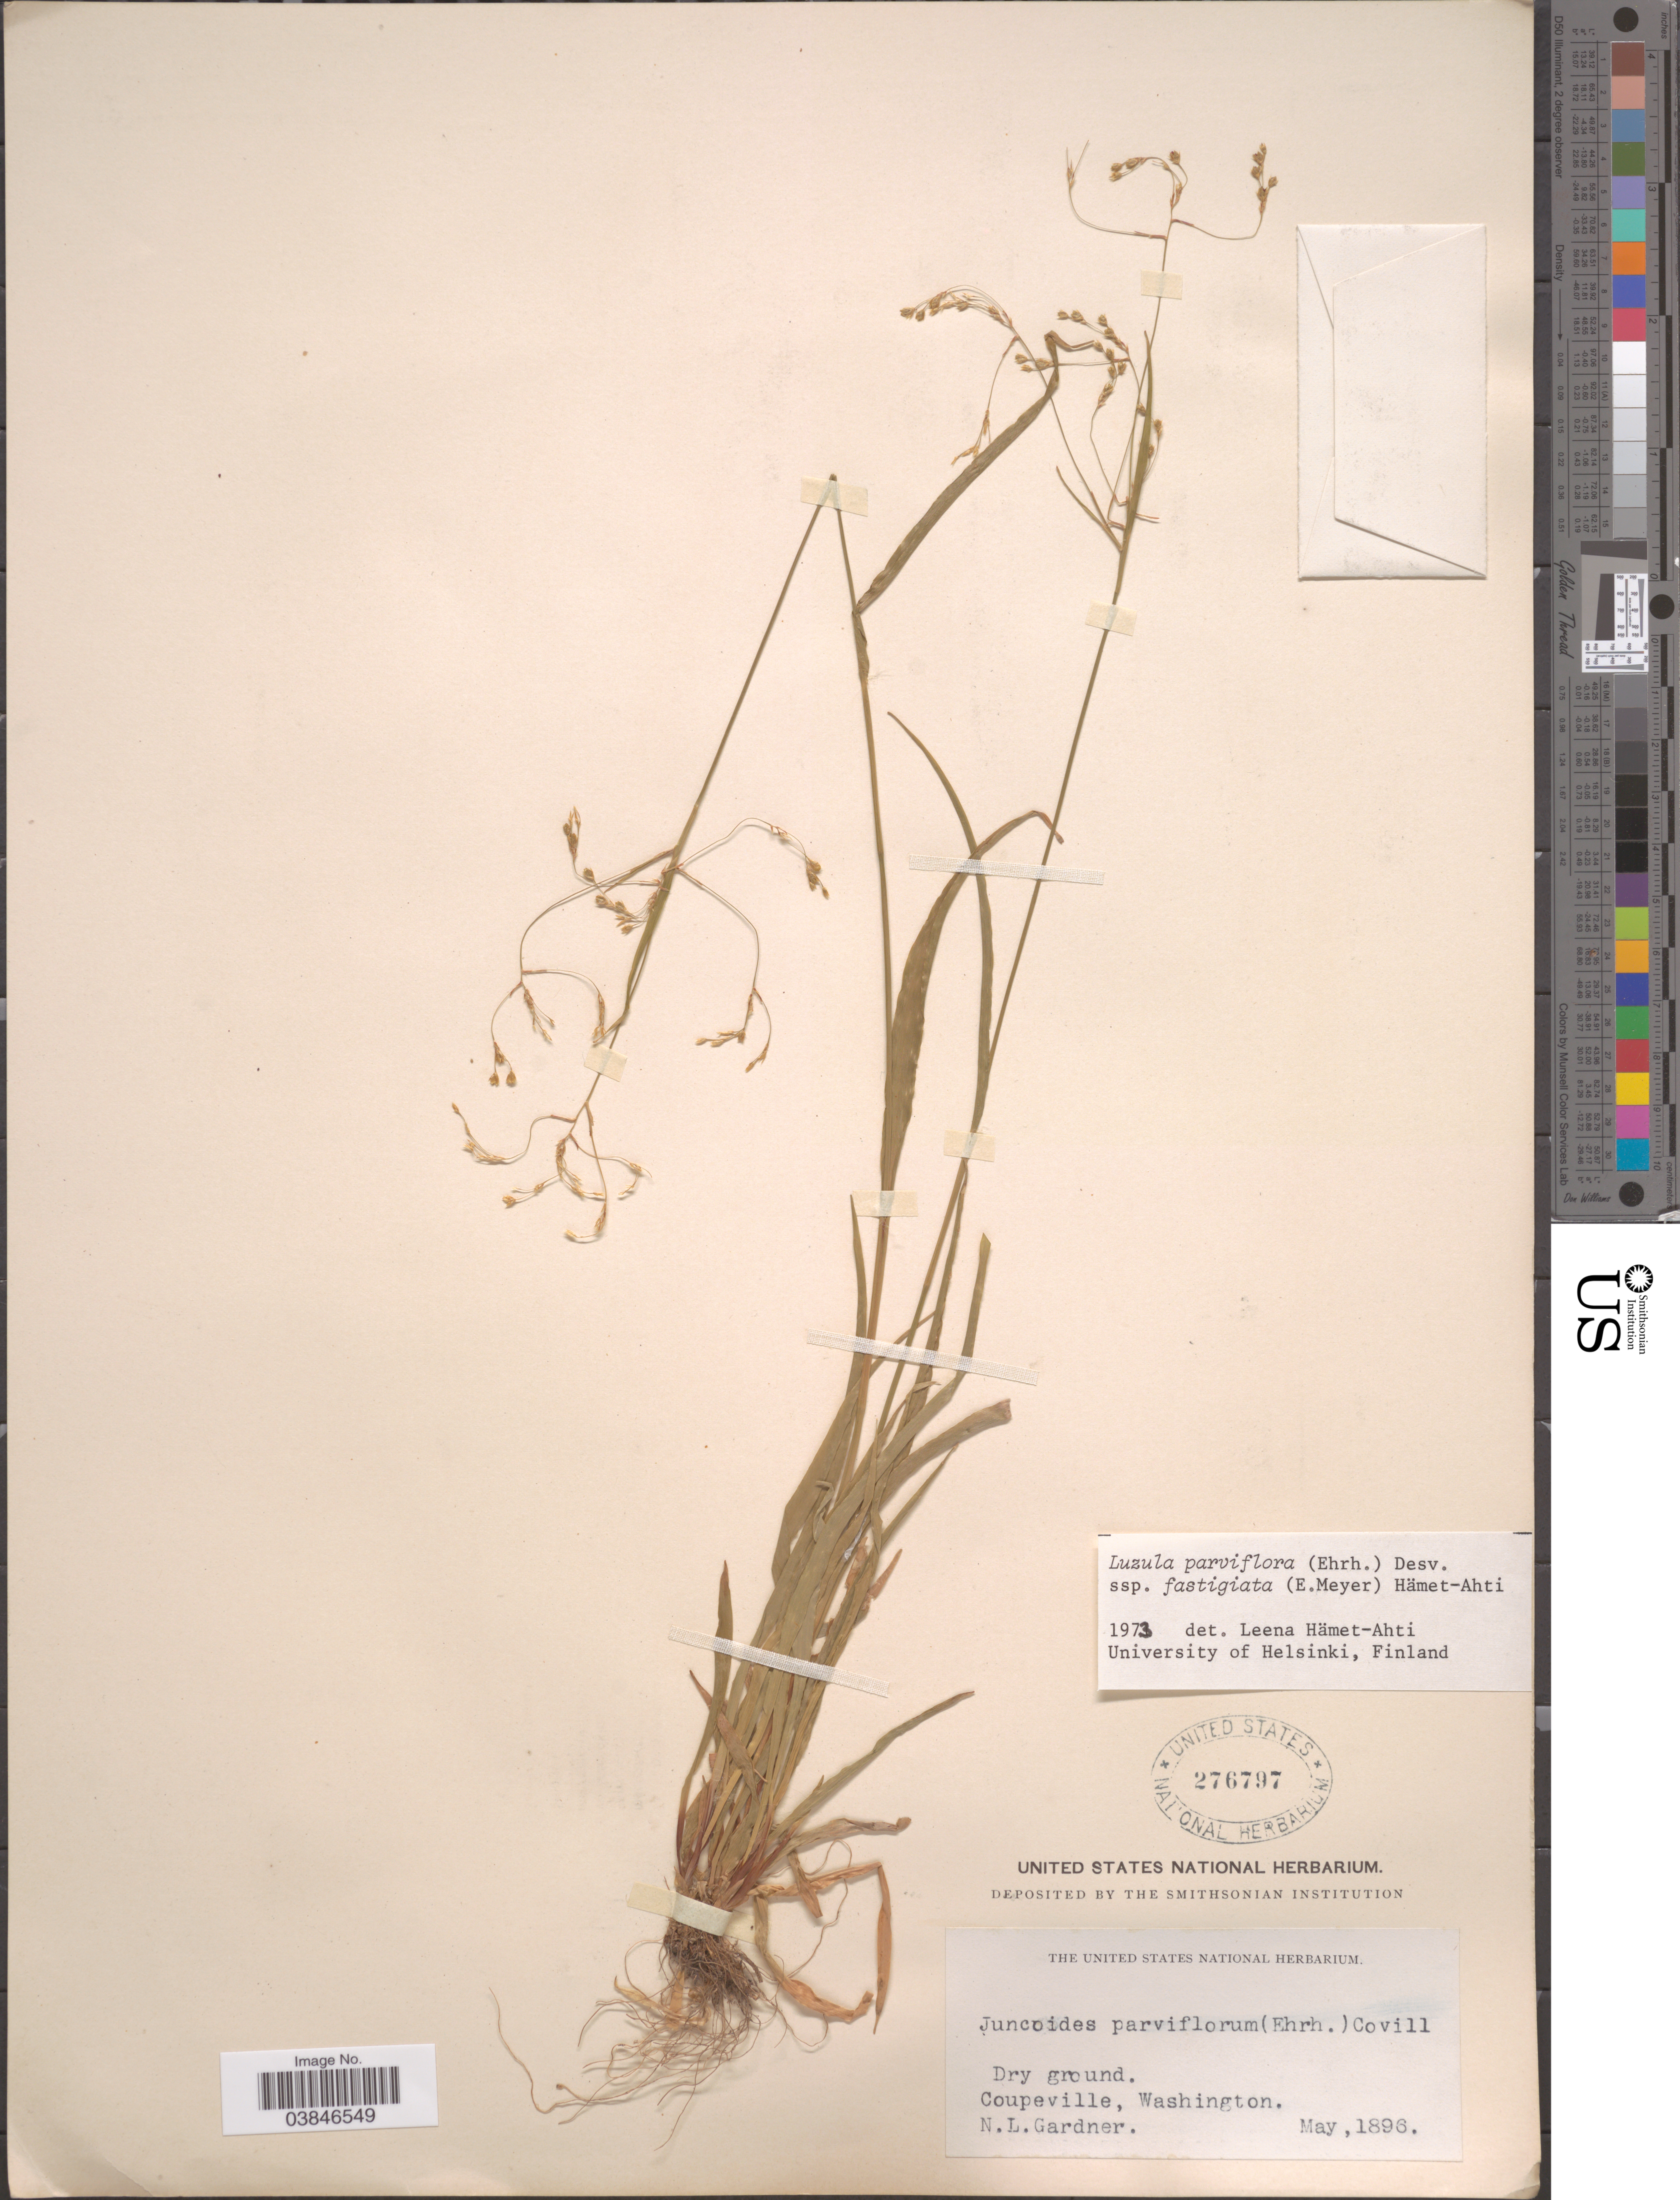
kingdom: Plantae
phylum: Tracheophyta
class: Liliopsida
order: Poales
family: Juncaceae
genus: Luzula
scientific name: Luzula parviflora subsp. fastigiata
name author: Buchenau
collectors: N. Gardner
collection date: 1896-05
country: United States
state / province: Washington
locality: Coupeville.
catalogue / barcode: US 276797